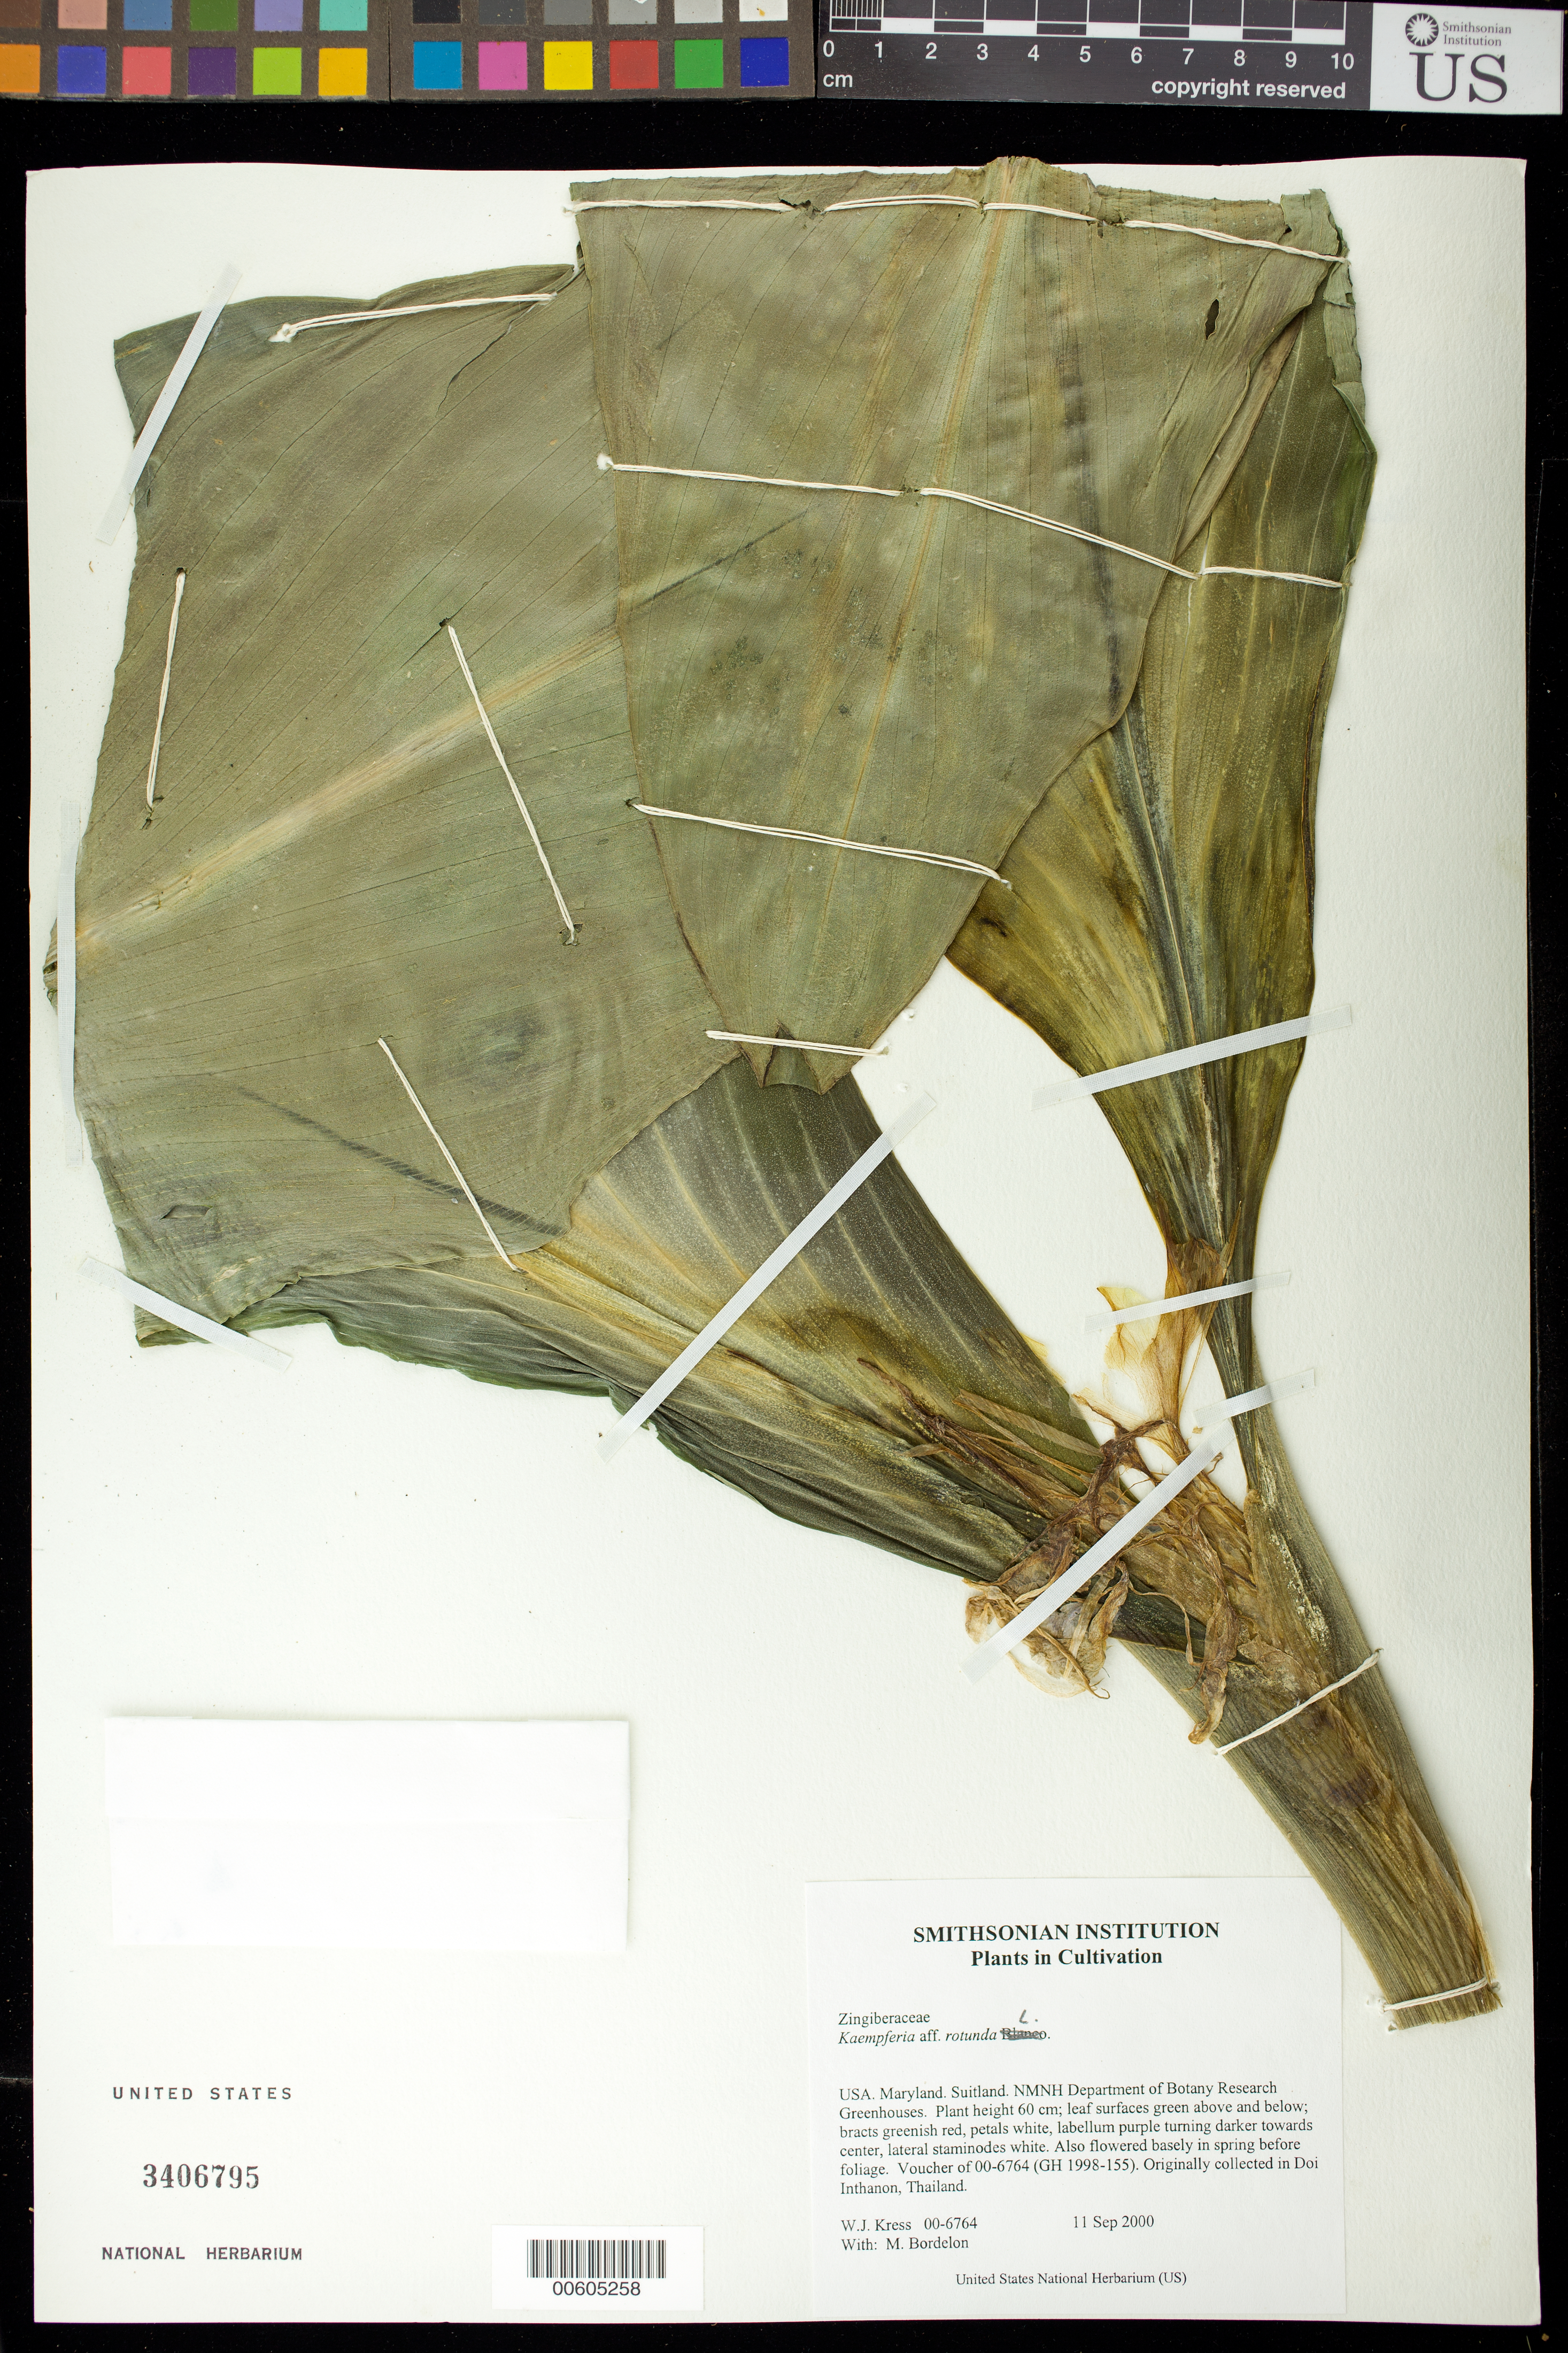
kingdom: Plantae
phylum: Tracheophyta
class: Liliopsida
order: Zingiberales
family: Zingiberaceae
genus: Kaempferia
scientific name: Kaempferia rotunda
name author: L.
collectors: W. J. Kress & M. Bordelon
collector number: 00-6764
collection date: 2000-09-11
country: United States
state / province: Maryland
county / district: Prince George's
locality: NMNH Botany Research Greenhouses. Suitland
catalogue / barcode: US 3406795